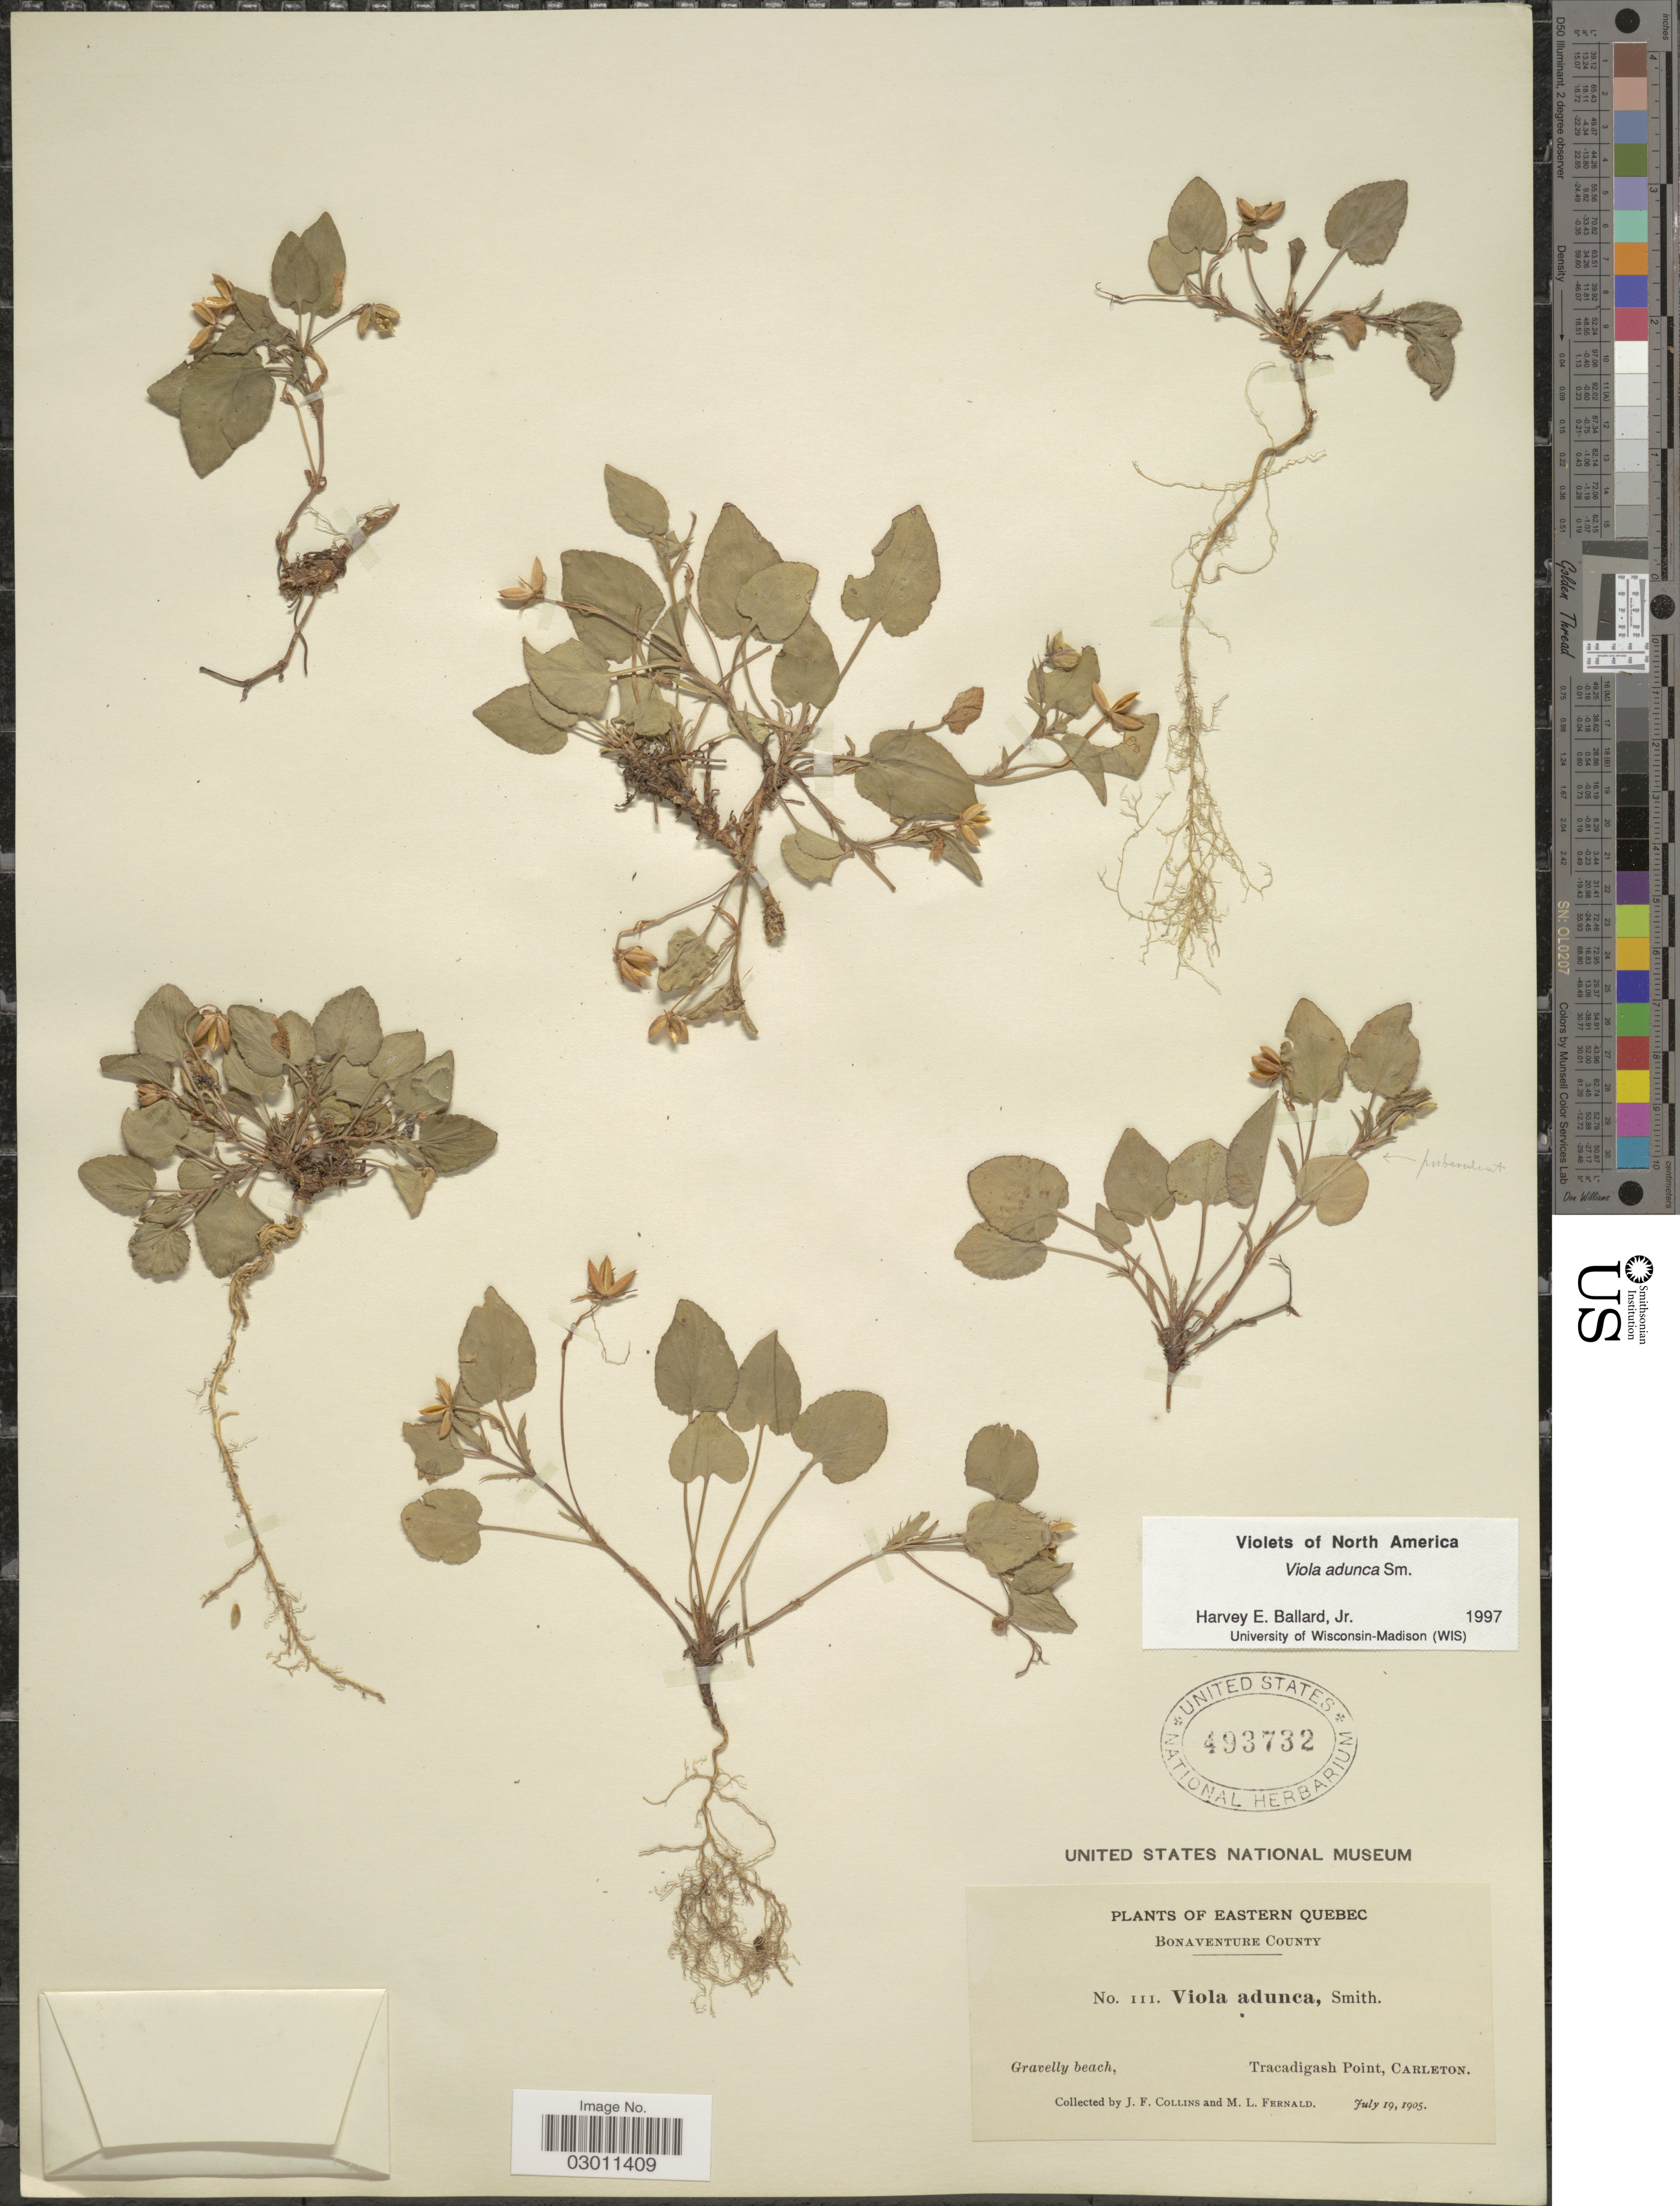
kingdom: Plantae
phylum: Tracheophyta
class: Magnoliopsida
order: Malpighiales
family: Violaceae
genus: Viola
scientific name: Viola adunca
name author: Sm.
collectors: J. Collins & M. L. Fernald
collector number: III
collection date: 1905-07-19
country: Canada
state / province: Quebec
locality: Eastern Quebec, Bonaventure County, Tracadigash Point, Carleton.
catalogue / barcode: US 493732